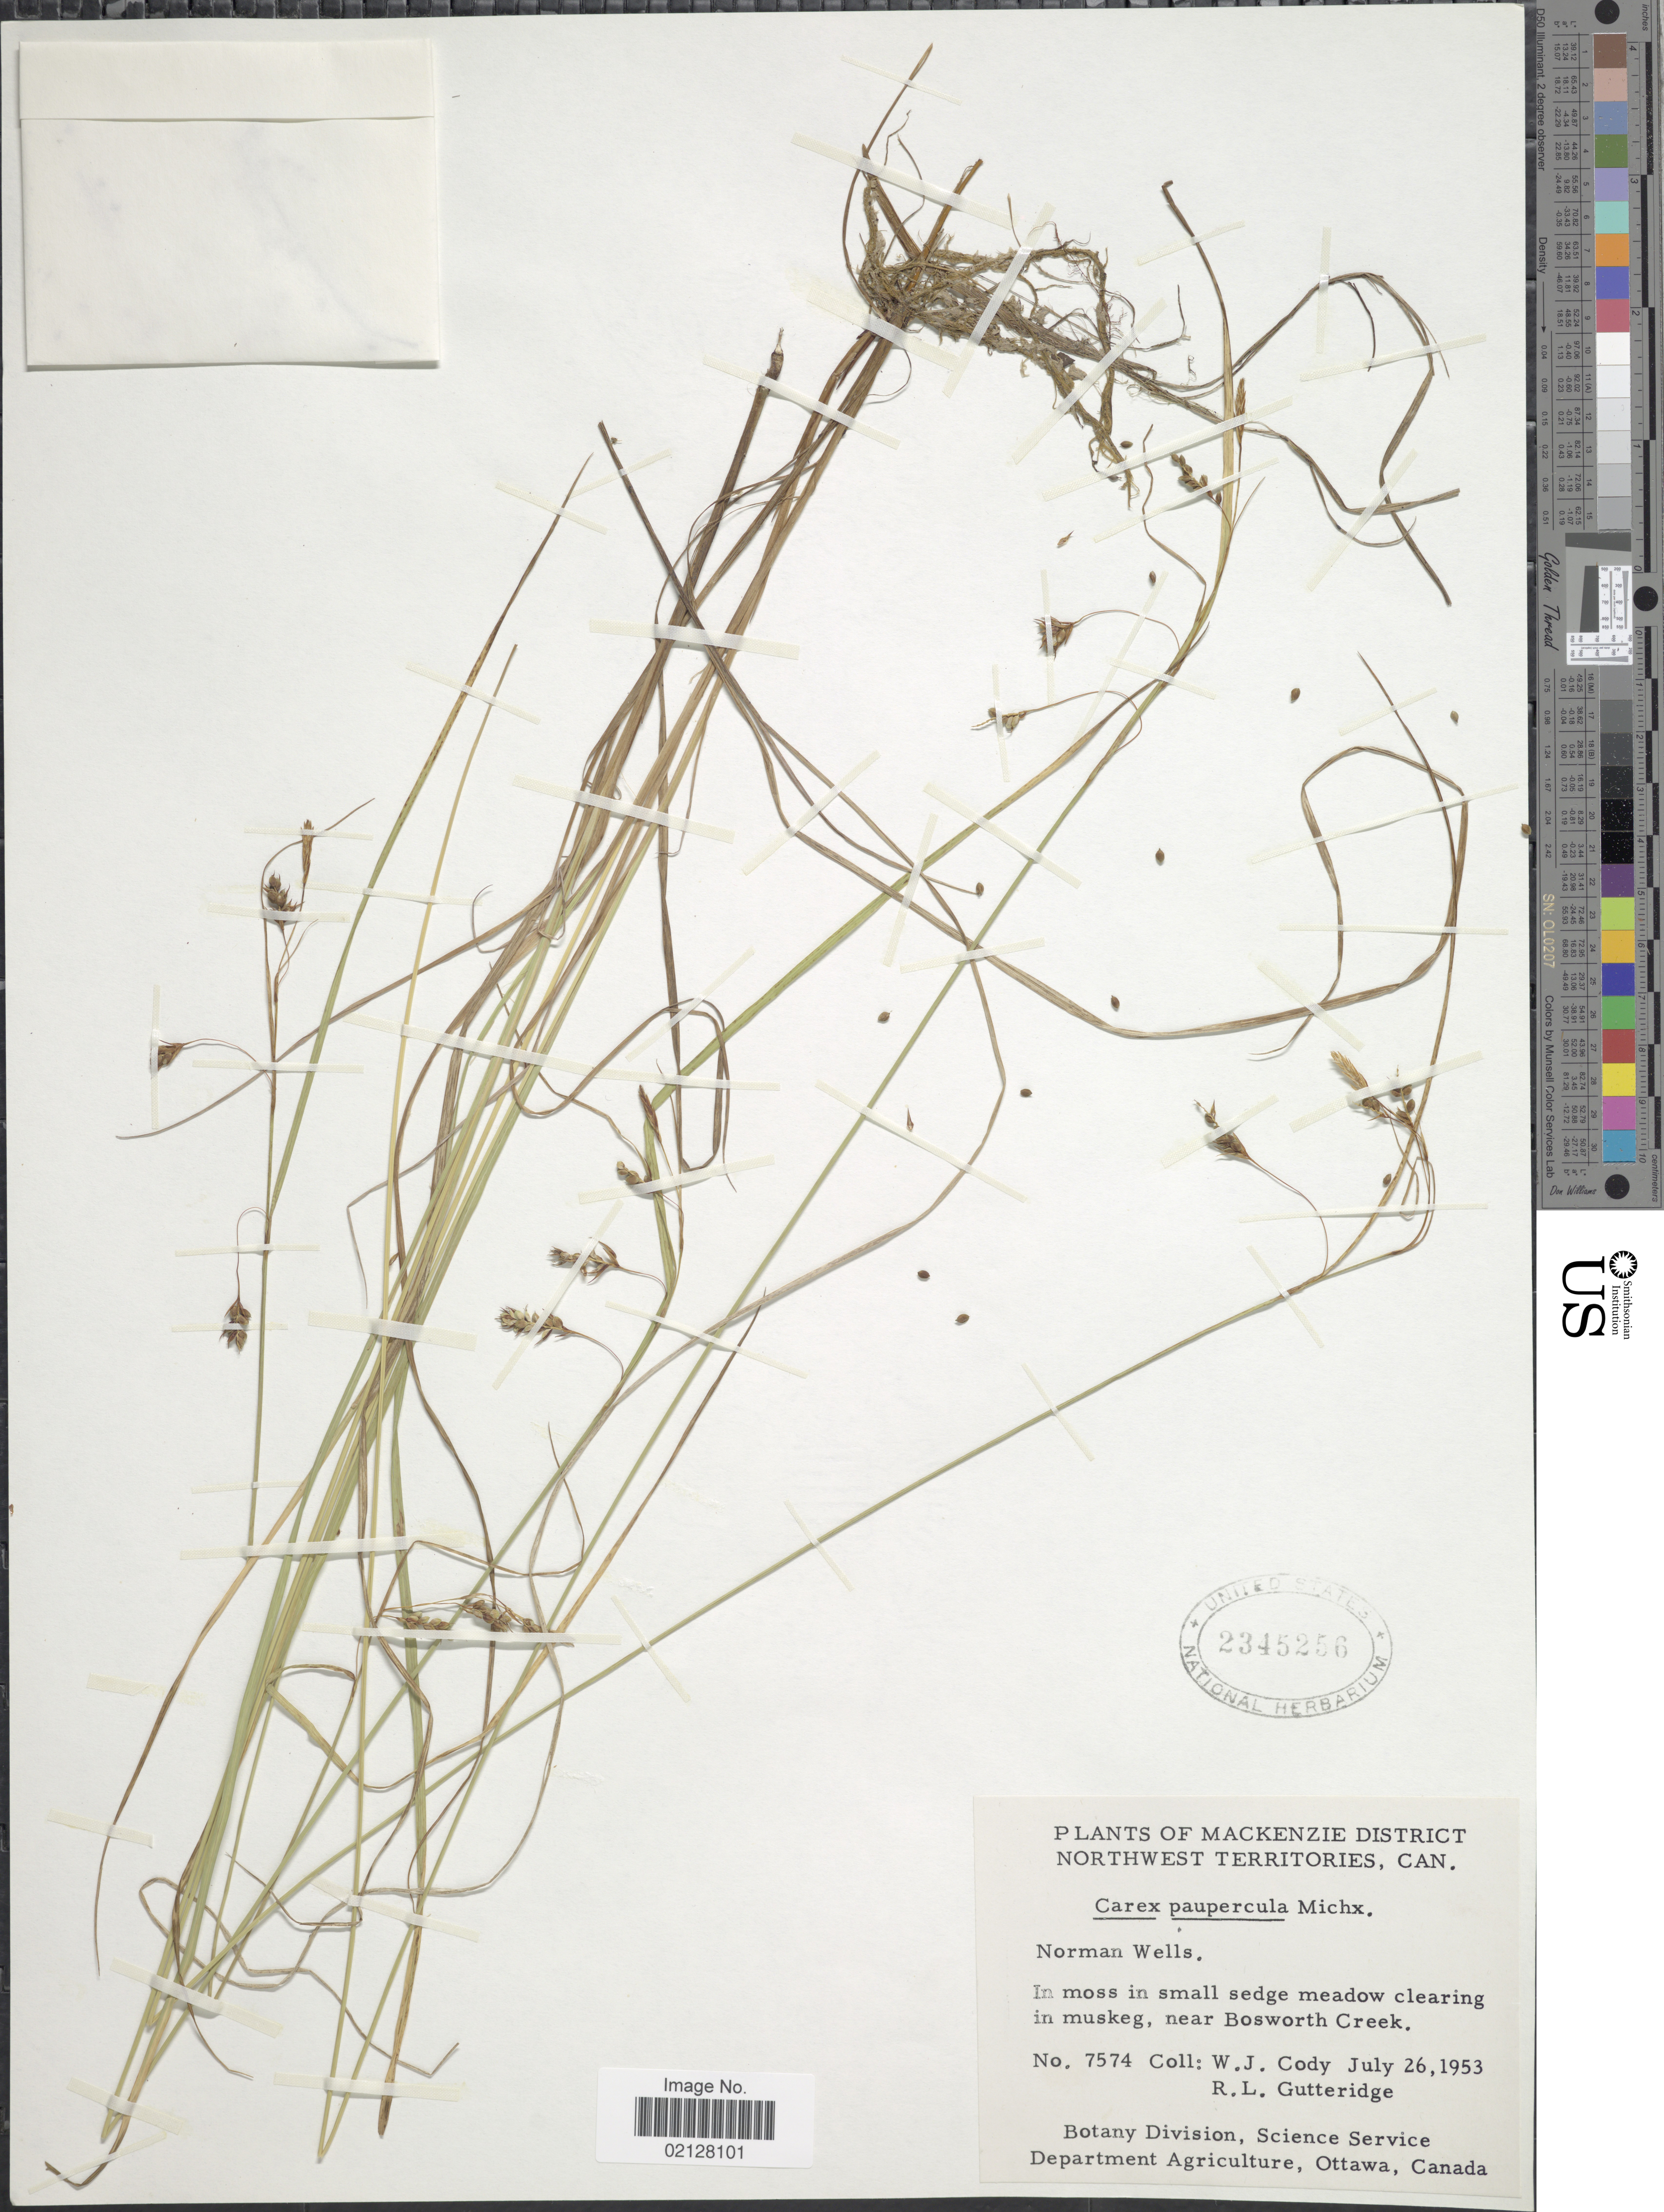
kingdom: Plantae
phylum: Tracheophyta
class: Liliopsida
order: Poales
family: Cyperaceae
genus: Carex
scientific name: Carex magellanica subsp. irrigua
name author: (Wahlenb.) Hiitonen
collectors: W. Cody & R. Gutteridge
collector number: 7574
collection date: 1953-07-26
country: Canada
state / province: Northwest Territories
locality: MacKenzie District. In moss in small sedge meadow clearing in muskeg, near Bosworth Creek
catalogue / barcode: US 2345256